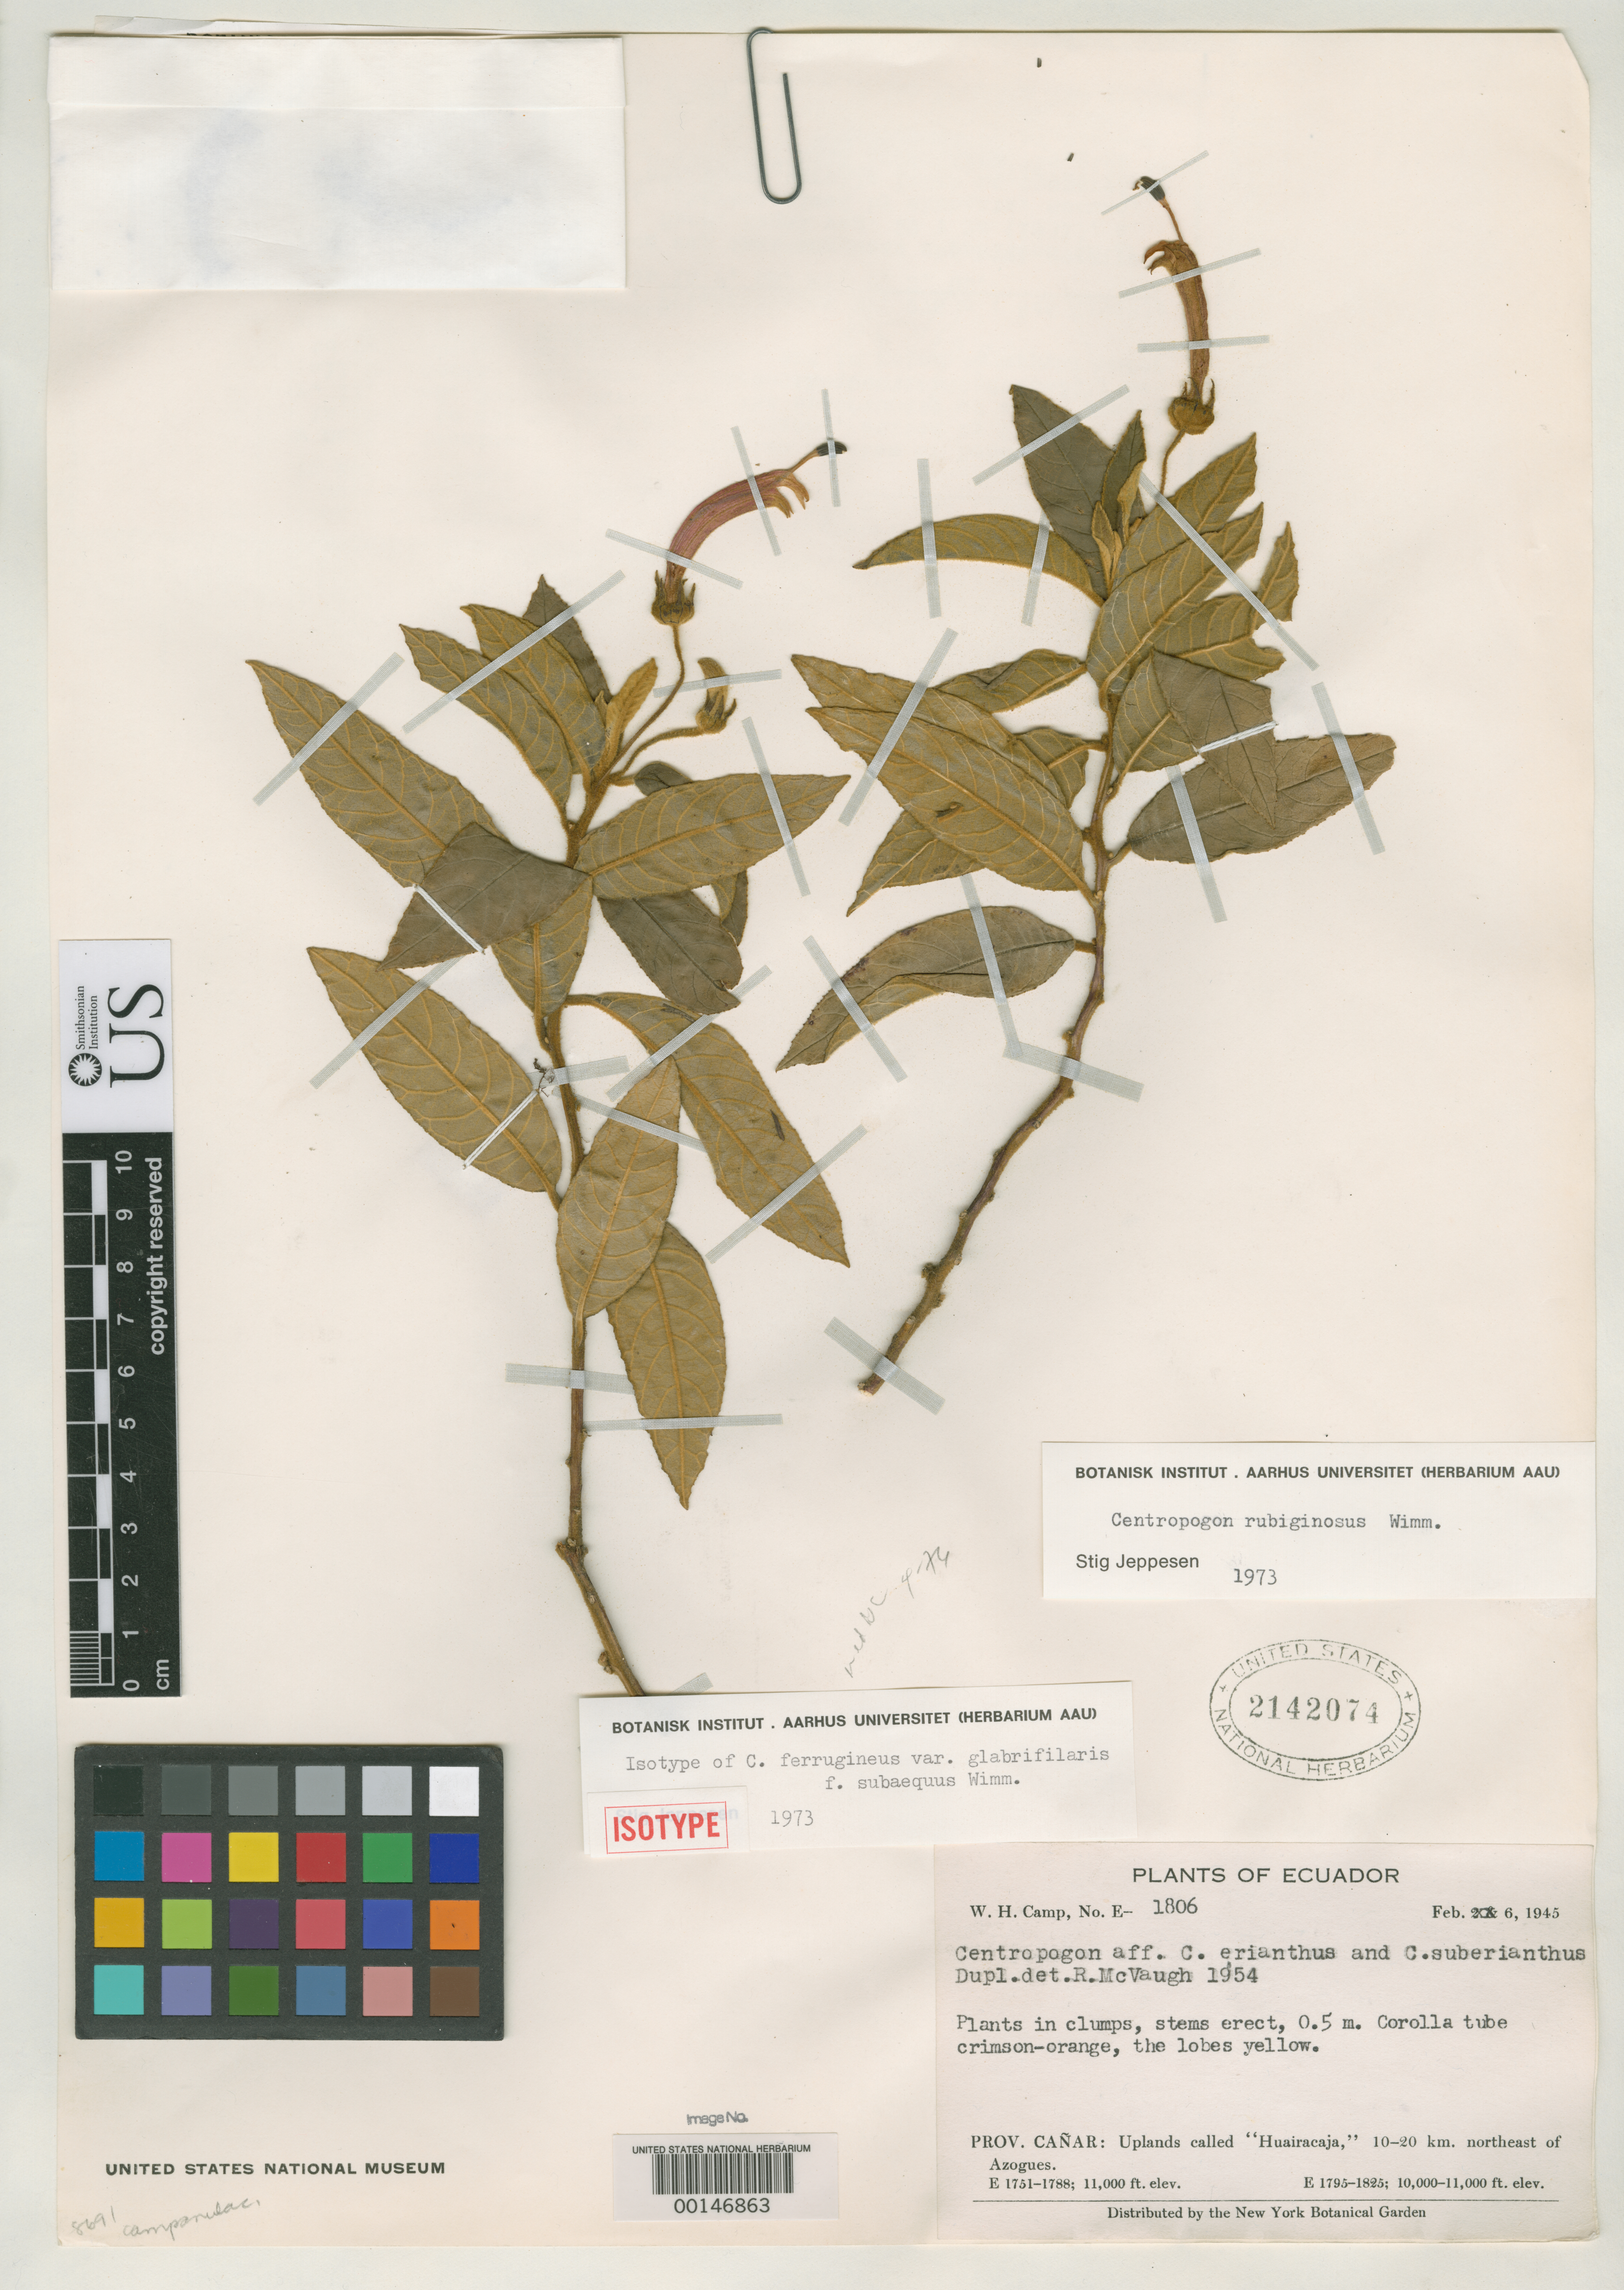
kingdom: Plantae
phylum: Tracheophyta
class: Magnoliopsida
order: Asterales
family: Campanulaceae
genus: Centropogon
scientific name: Centropogon ferrugineus f. subaequus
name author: E. Wimm. in Engl.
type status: Isotype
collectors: W. H. Camp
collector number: E-1806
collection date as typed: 06 Feb 1945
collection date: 1945-02-06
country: Ecuador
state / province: Cañar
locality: Uplands called "Huairacaja".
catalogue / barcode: US 2142074